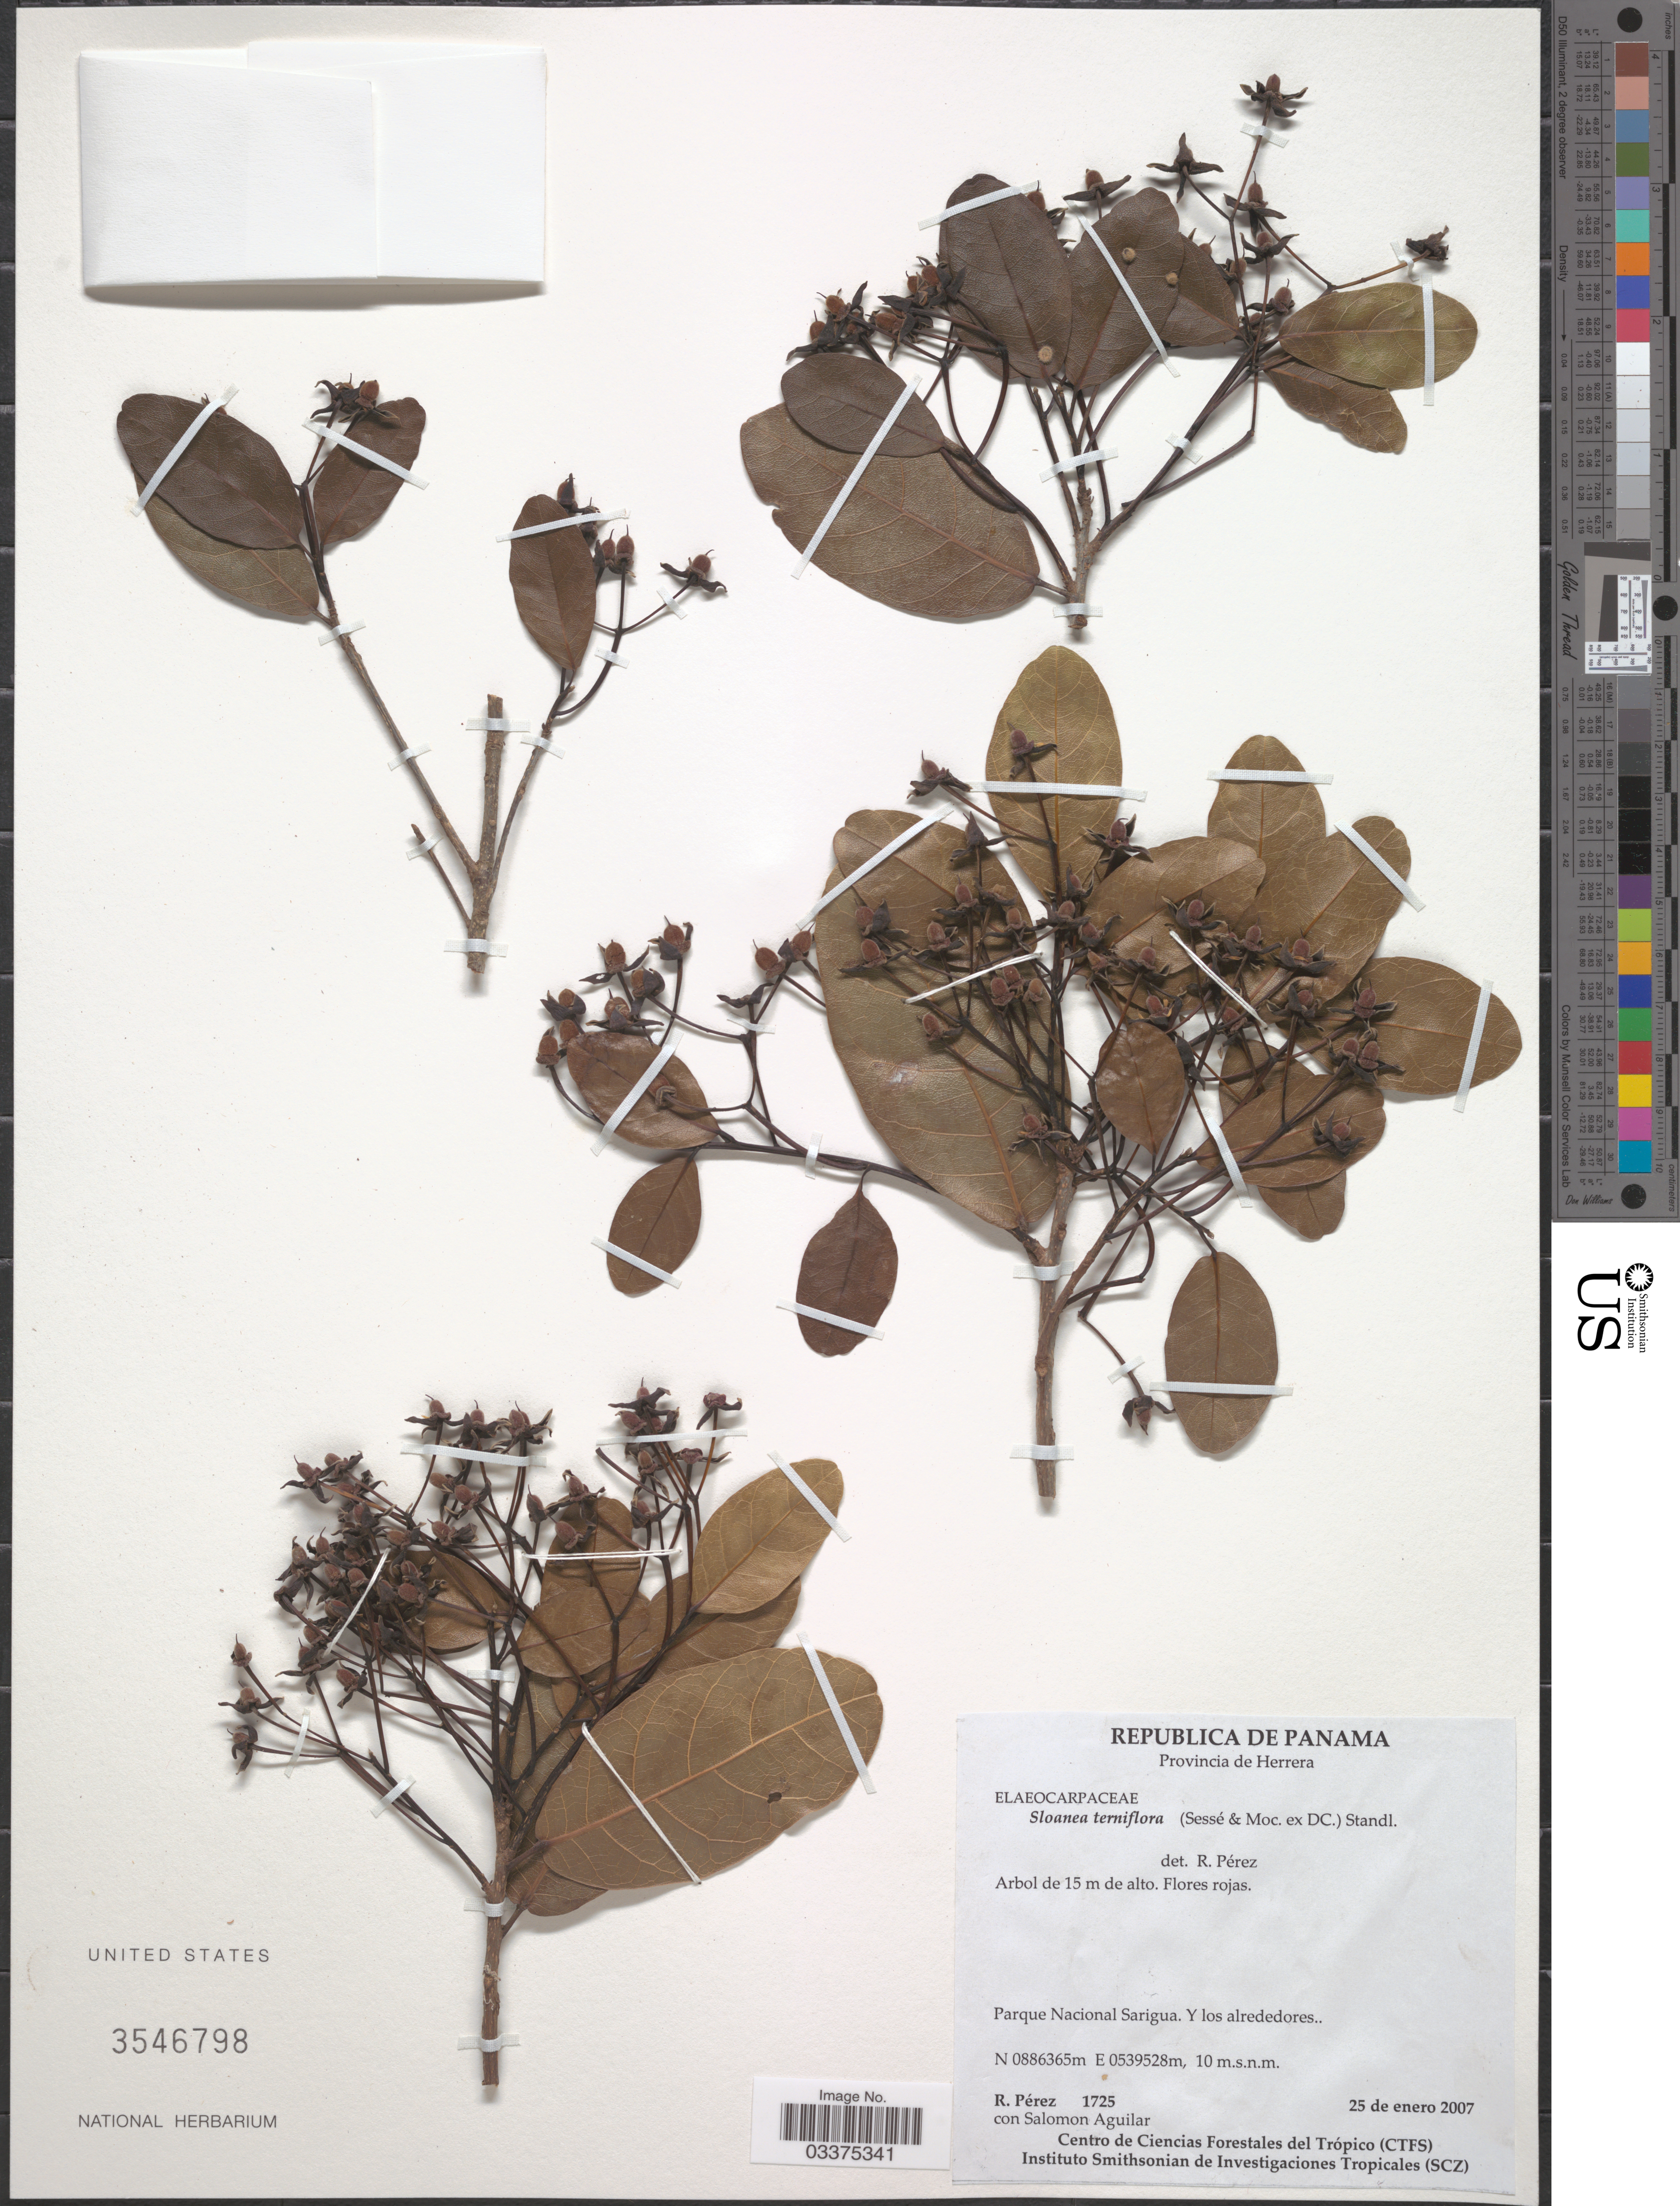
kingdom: Plantae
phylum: Tracheophyta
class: Magnoliopsida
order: Oxalidales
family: Elaeocarpaceae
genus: Sloanea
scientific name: Sloanea terniflora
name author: (Moc. & Sessé ex DC.) Standl.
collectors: R. Perez & S. Aguilar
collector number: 1725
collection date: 2007-01-25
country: Panama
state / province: Herrera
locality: Parque Nacional Sarigua. Y los alrededores.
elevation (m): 10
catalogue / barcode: US 3546798